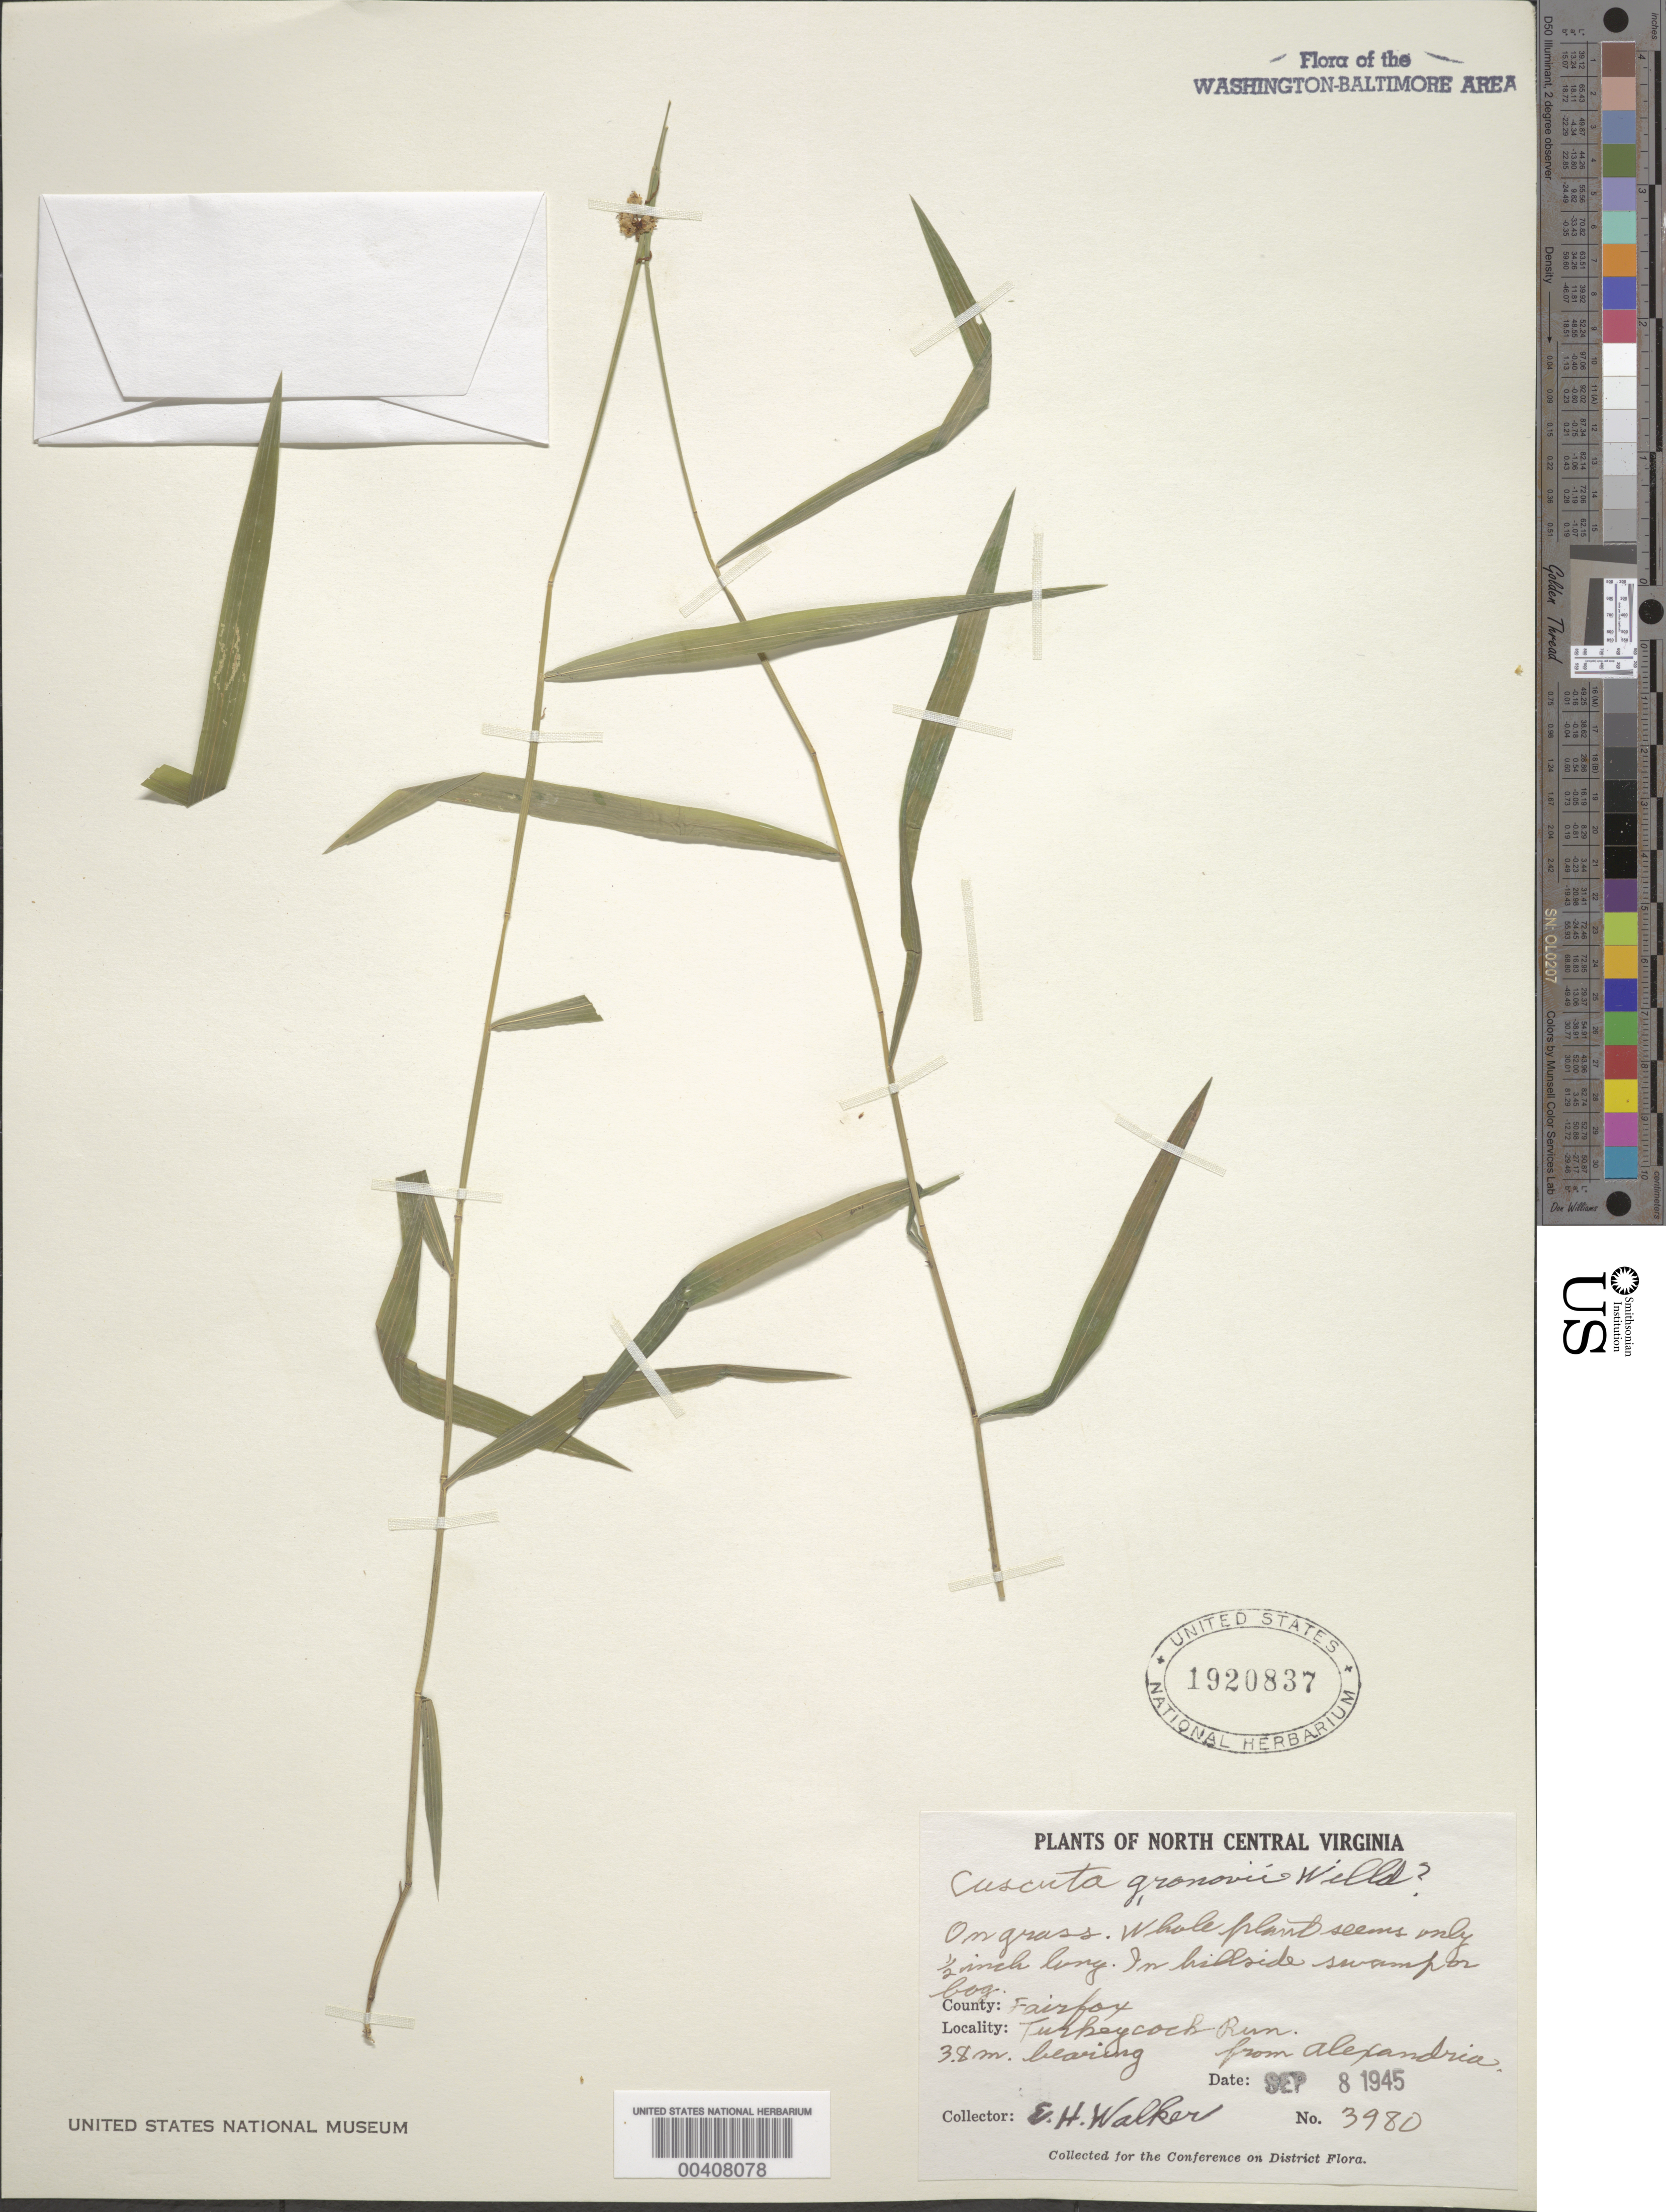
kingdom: Plantae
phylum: Tracheophyta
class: Magnoliopsida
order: Solanales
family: Convolvulaceae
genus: Cuscuta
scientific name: Cuscuta gronovii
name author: Willd. ex Schult.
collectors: E. H. Walker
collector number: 3980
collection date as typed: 08 Sep 1945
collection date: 1945-09-08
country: United States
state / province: Virginia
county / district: Fairfax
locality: Turkeycock Run, 3.8 mi. Bearing from Alexandria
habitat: On grass, hillside swamp or bog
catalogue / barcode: US 1920837